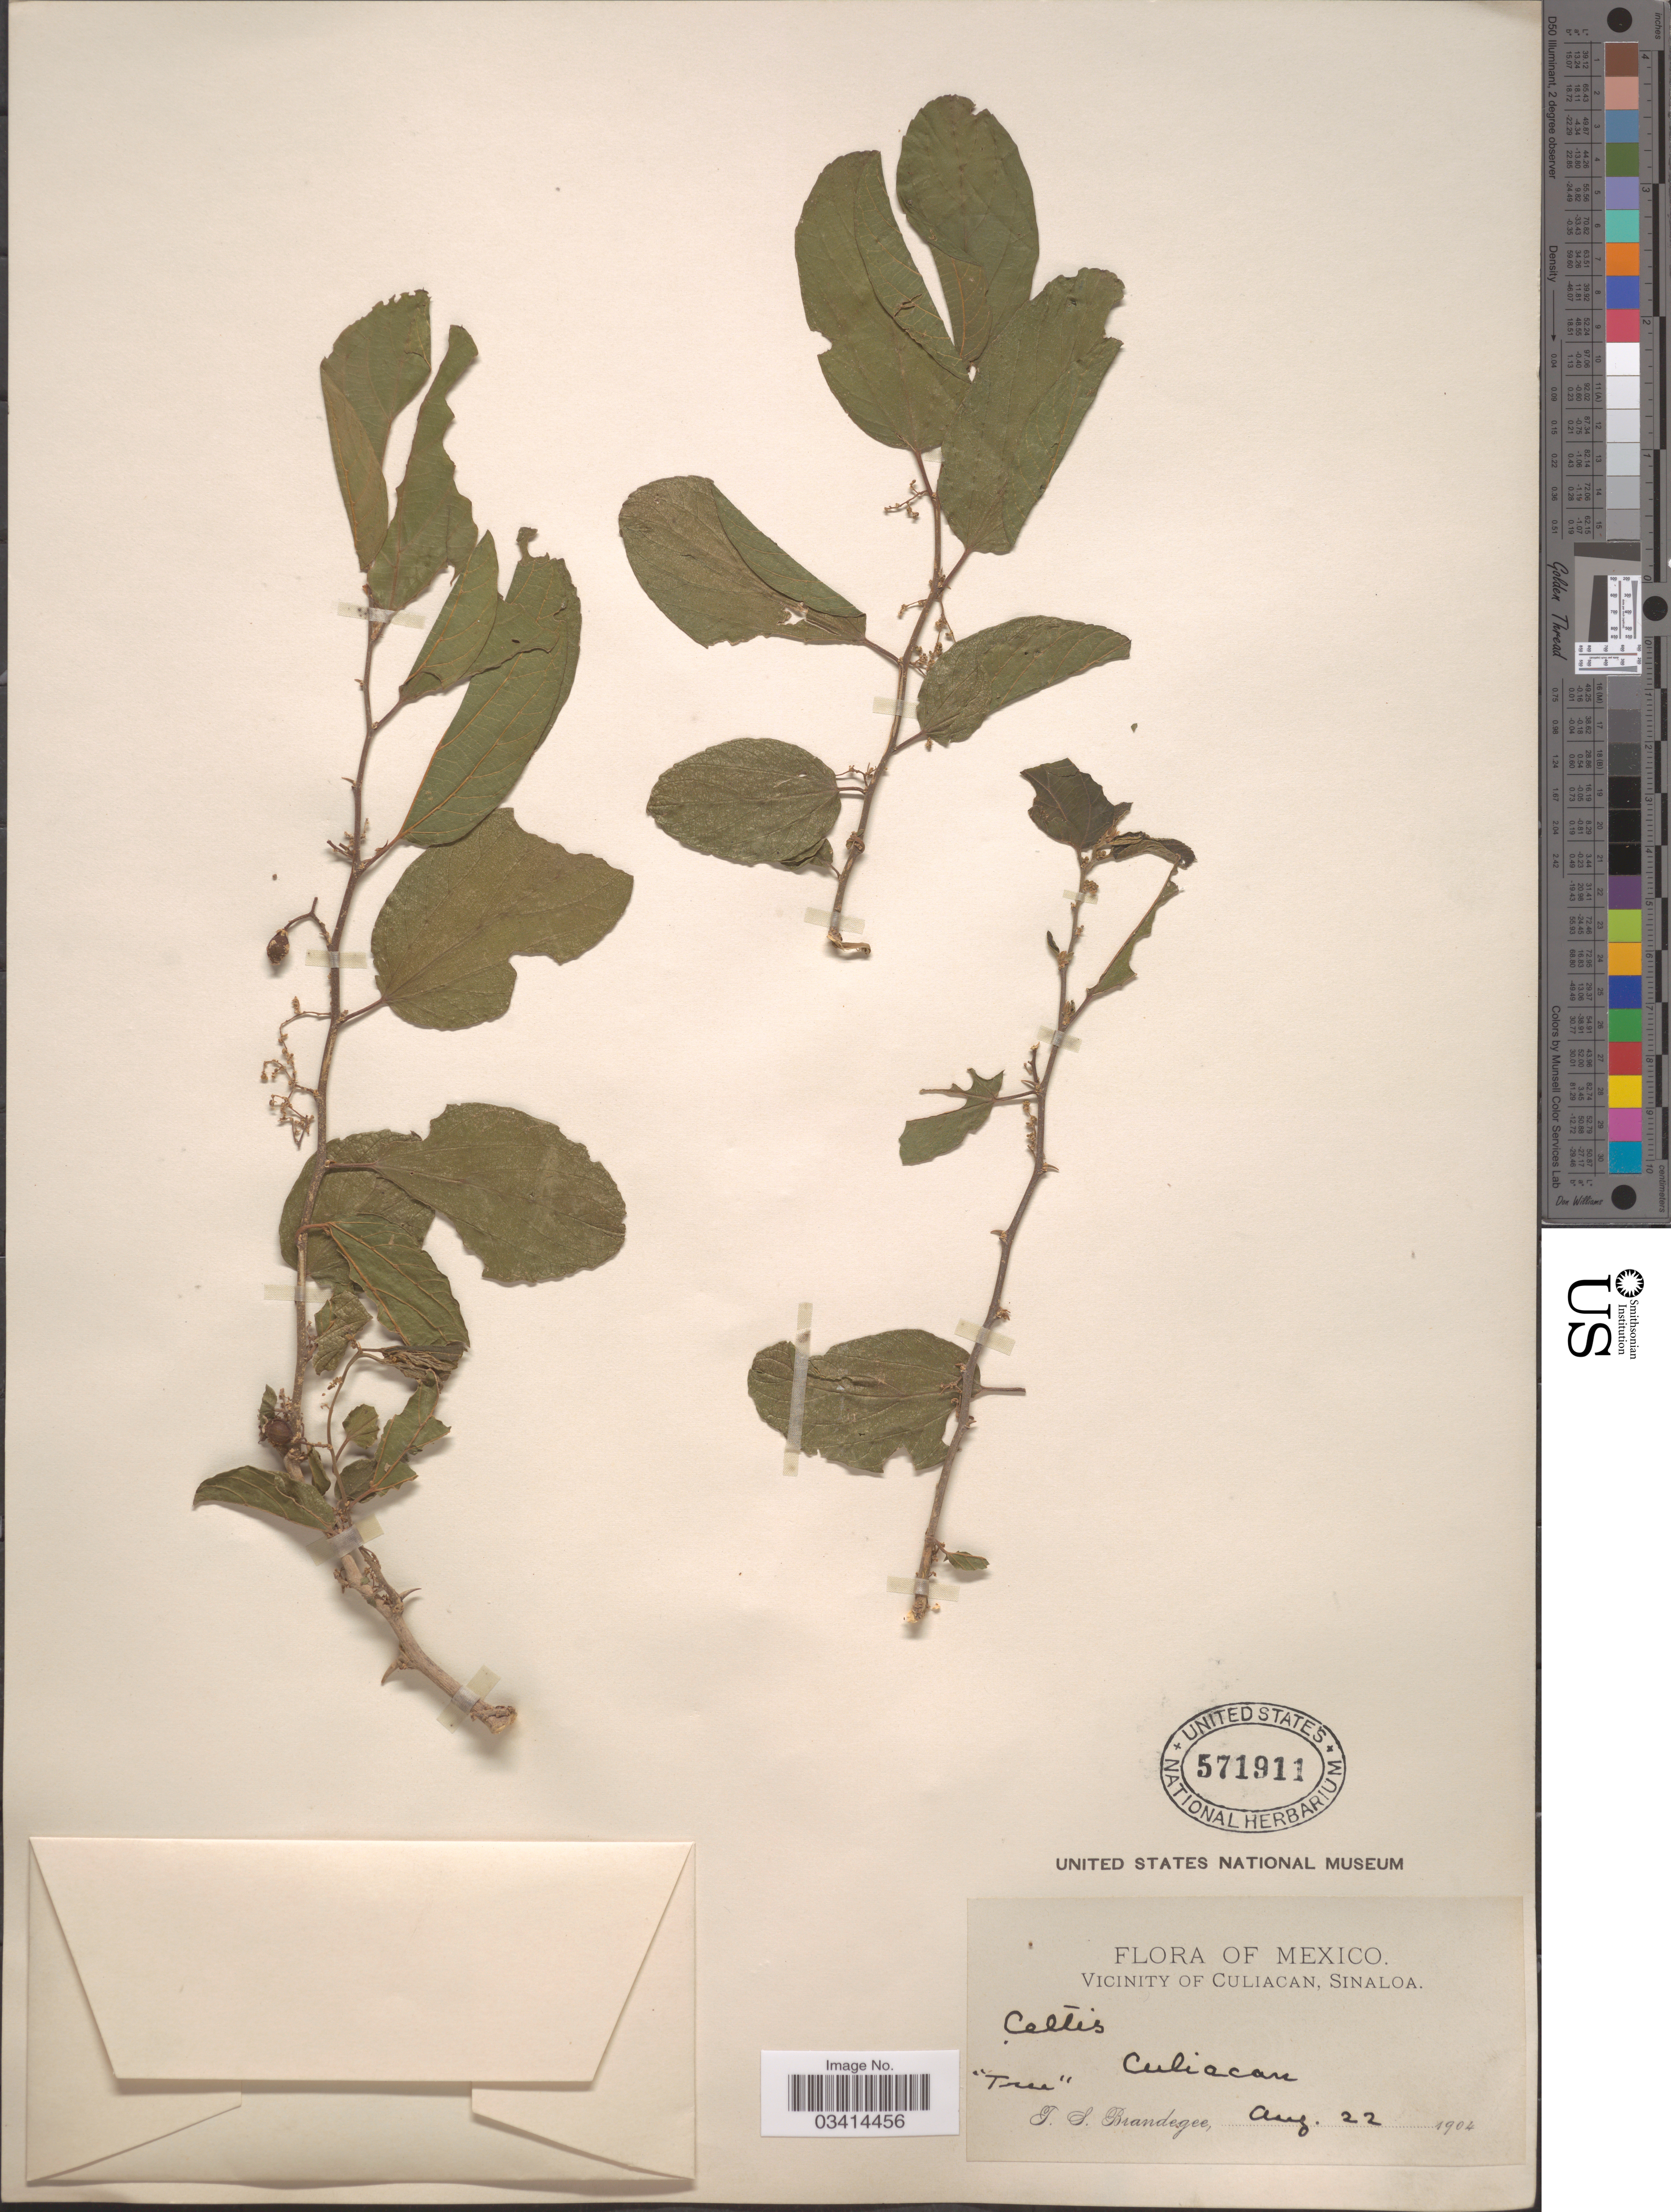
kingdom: Plantae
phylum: Tracheophyta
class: Magnoliopsida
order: Rosales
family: Cannabaceae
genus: Celtis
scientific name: Celtis iguanaea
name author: (Jacq.) Sarg.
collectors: T. S. Brandegee (herbarium)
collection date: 1904-08-22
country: Mexico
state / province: Sinaloa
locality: Vicinity of Culiacan. Culiacan.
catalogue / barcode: US 571911